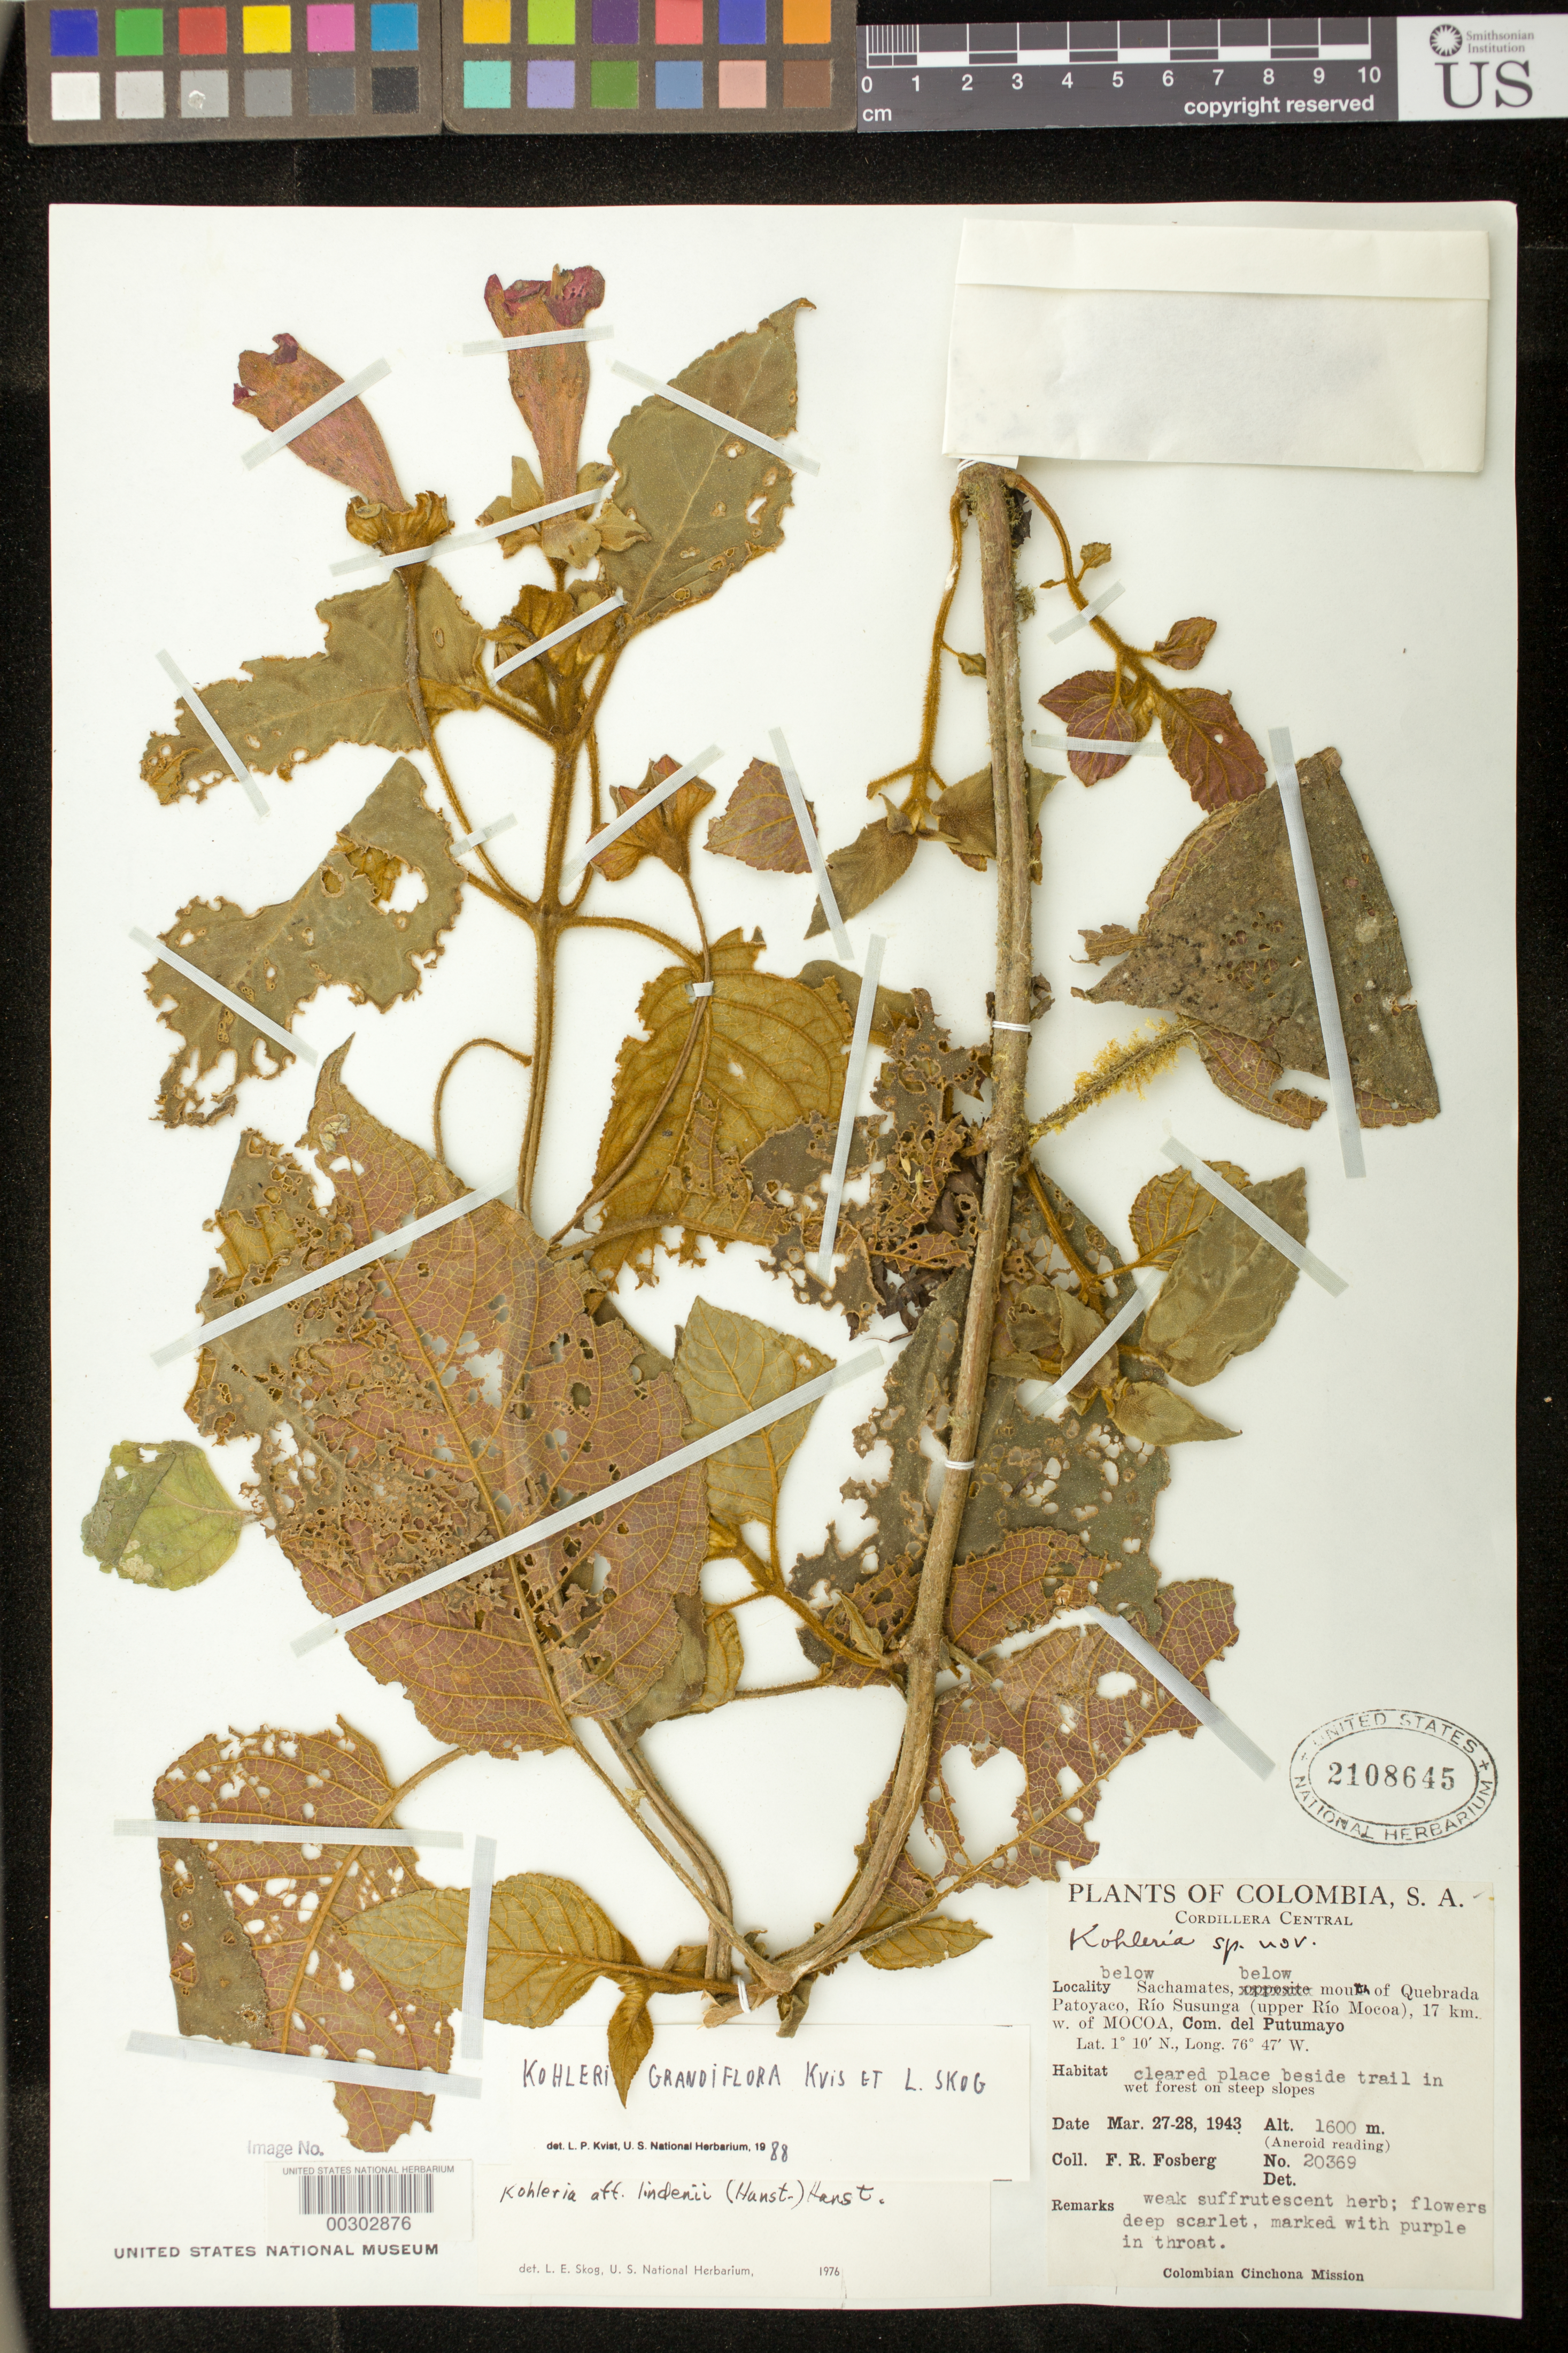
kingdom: Plantae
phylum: Tracheophyta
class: Magnoliopsida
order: Lamiales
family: Gesneriaceae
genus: Kohleria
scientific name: Kohleria grandiflora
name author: L.P. Kvist & L.E. Skog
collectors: F. R. Fosberg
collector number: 20369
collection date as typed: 27-28 Mar 1943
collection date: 1943-03-27/1943-03-28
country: Colombia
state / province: Putumayo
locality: Cordillera Central, below Sachamates, below mouth of Quebrada Patoyaco, Rio Susunga (upper Rio Mocoa), 17 km W of Mocoa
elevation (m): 1600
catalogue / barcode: US 2108645